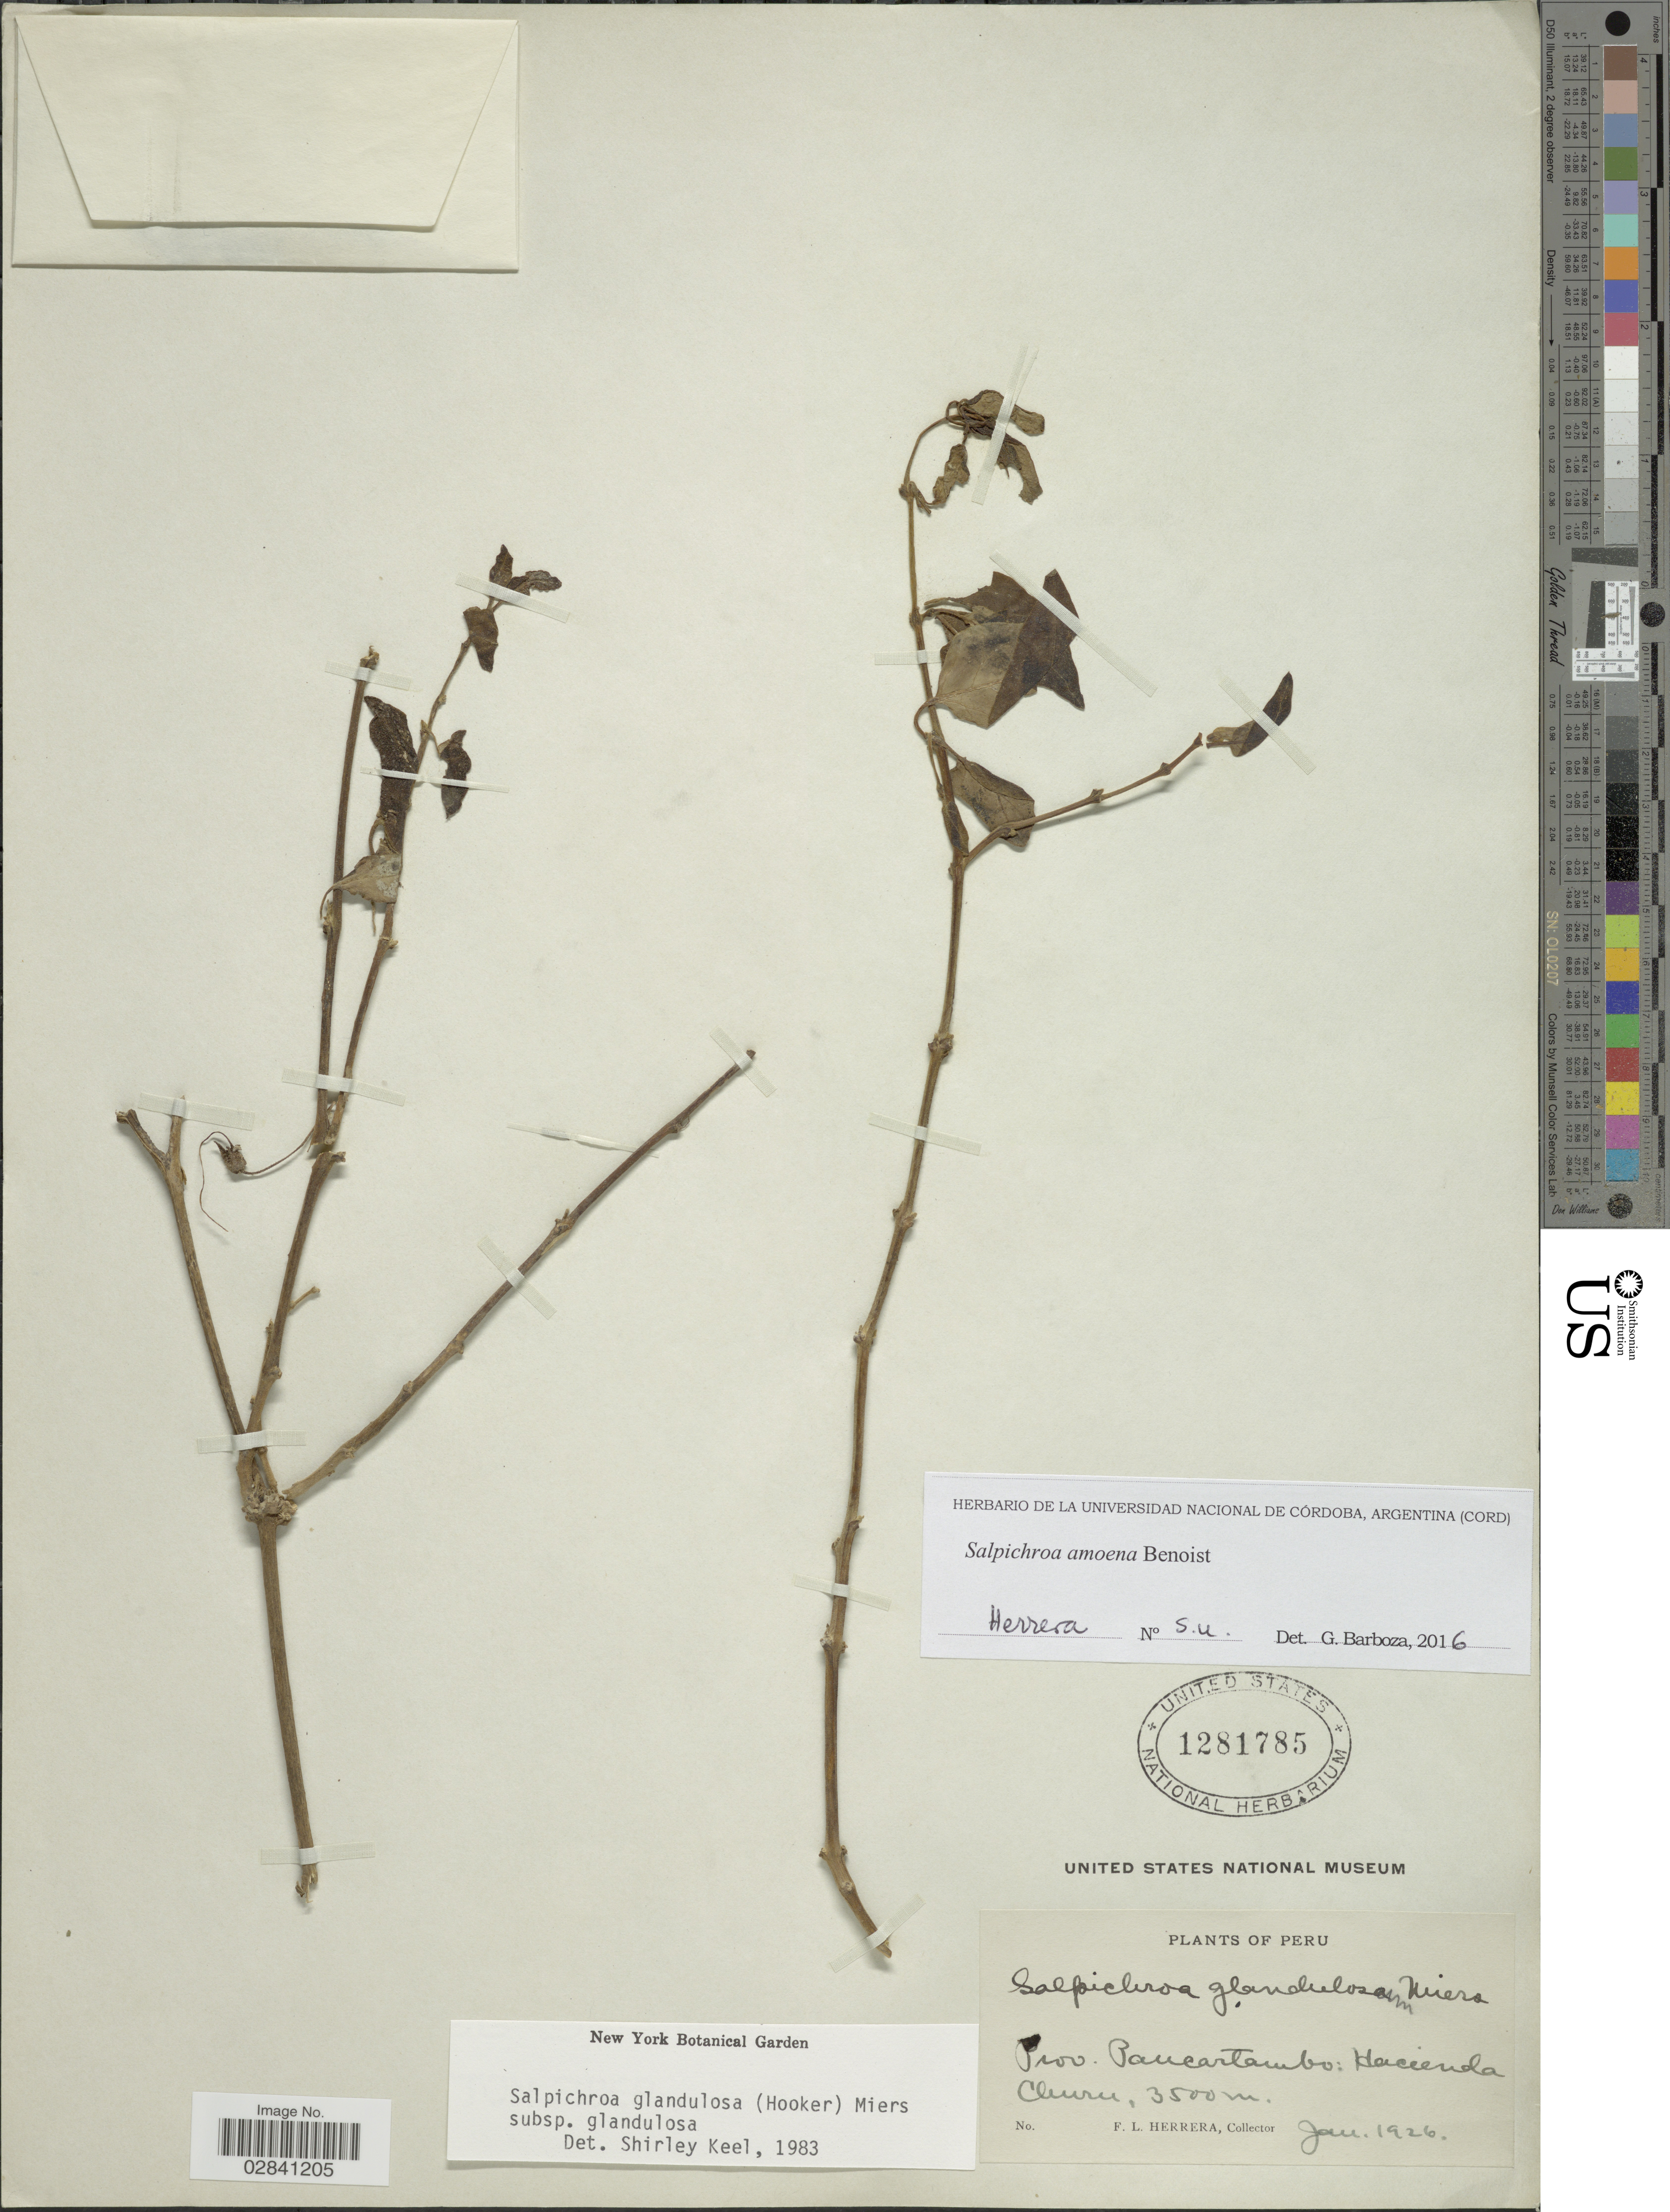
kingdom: Plantae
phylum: Tracheophyta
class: Magnoliopsida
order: Solanales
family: Solanaceae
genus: Salpichroa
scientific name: Salpichroa glandulosa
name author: (Hook.) Miers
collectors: F. L. Herrera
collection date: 1926-01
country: Peru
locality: Prov. Paucartambo: Hacienda Churu.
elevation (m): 3500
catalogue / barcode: US 1281785